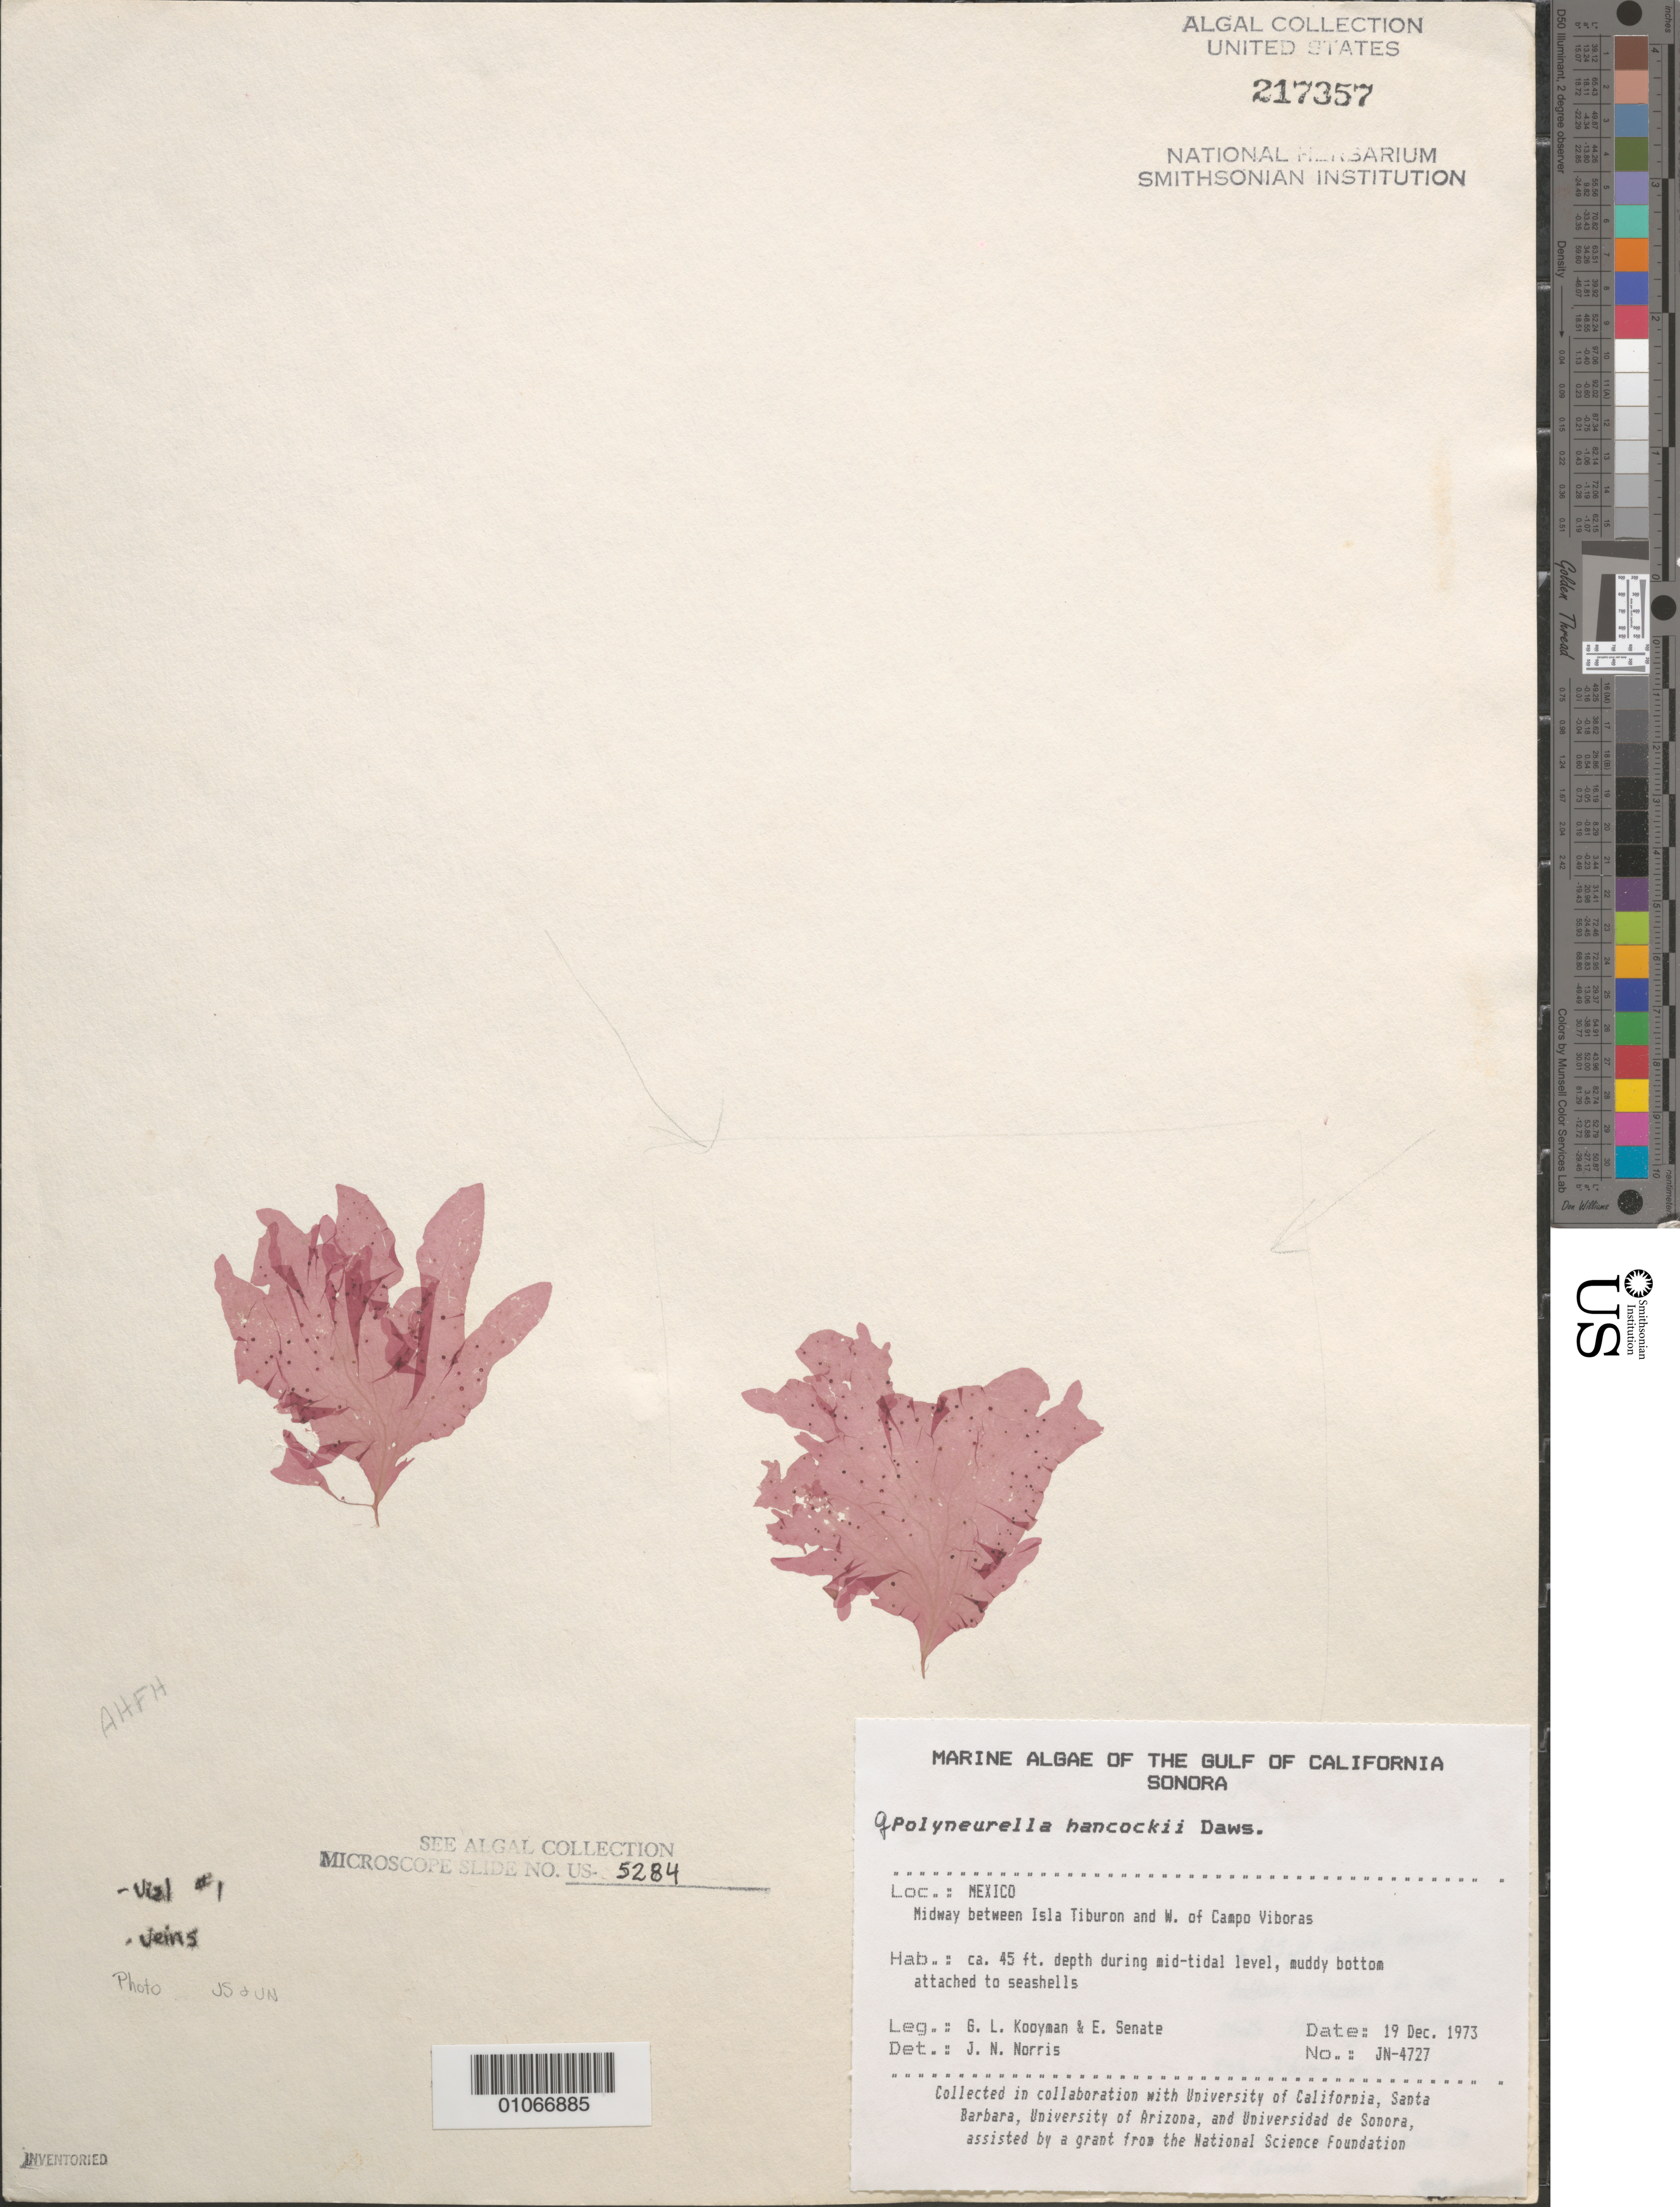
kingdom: Plantae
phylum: Rhodophyta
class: Florideophyceae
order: Ceramiales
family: Delesseriaceae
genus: Polyneurella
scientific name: Polyneurella hancockii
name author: E.Y. Dawson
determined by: Norris, James N.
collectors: G. Kooyman & E. Sennett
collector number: JN-4727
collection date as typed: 19 Dec 1973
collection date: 1973-12-19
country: Mexico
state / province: Sonora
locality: Midway between Isla Tiburon and west of Campo Vibroras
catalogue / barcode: US 217357